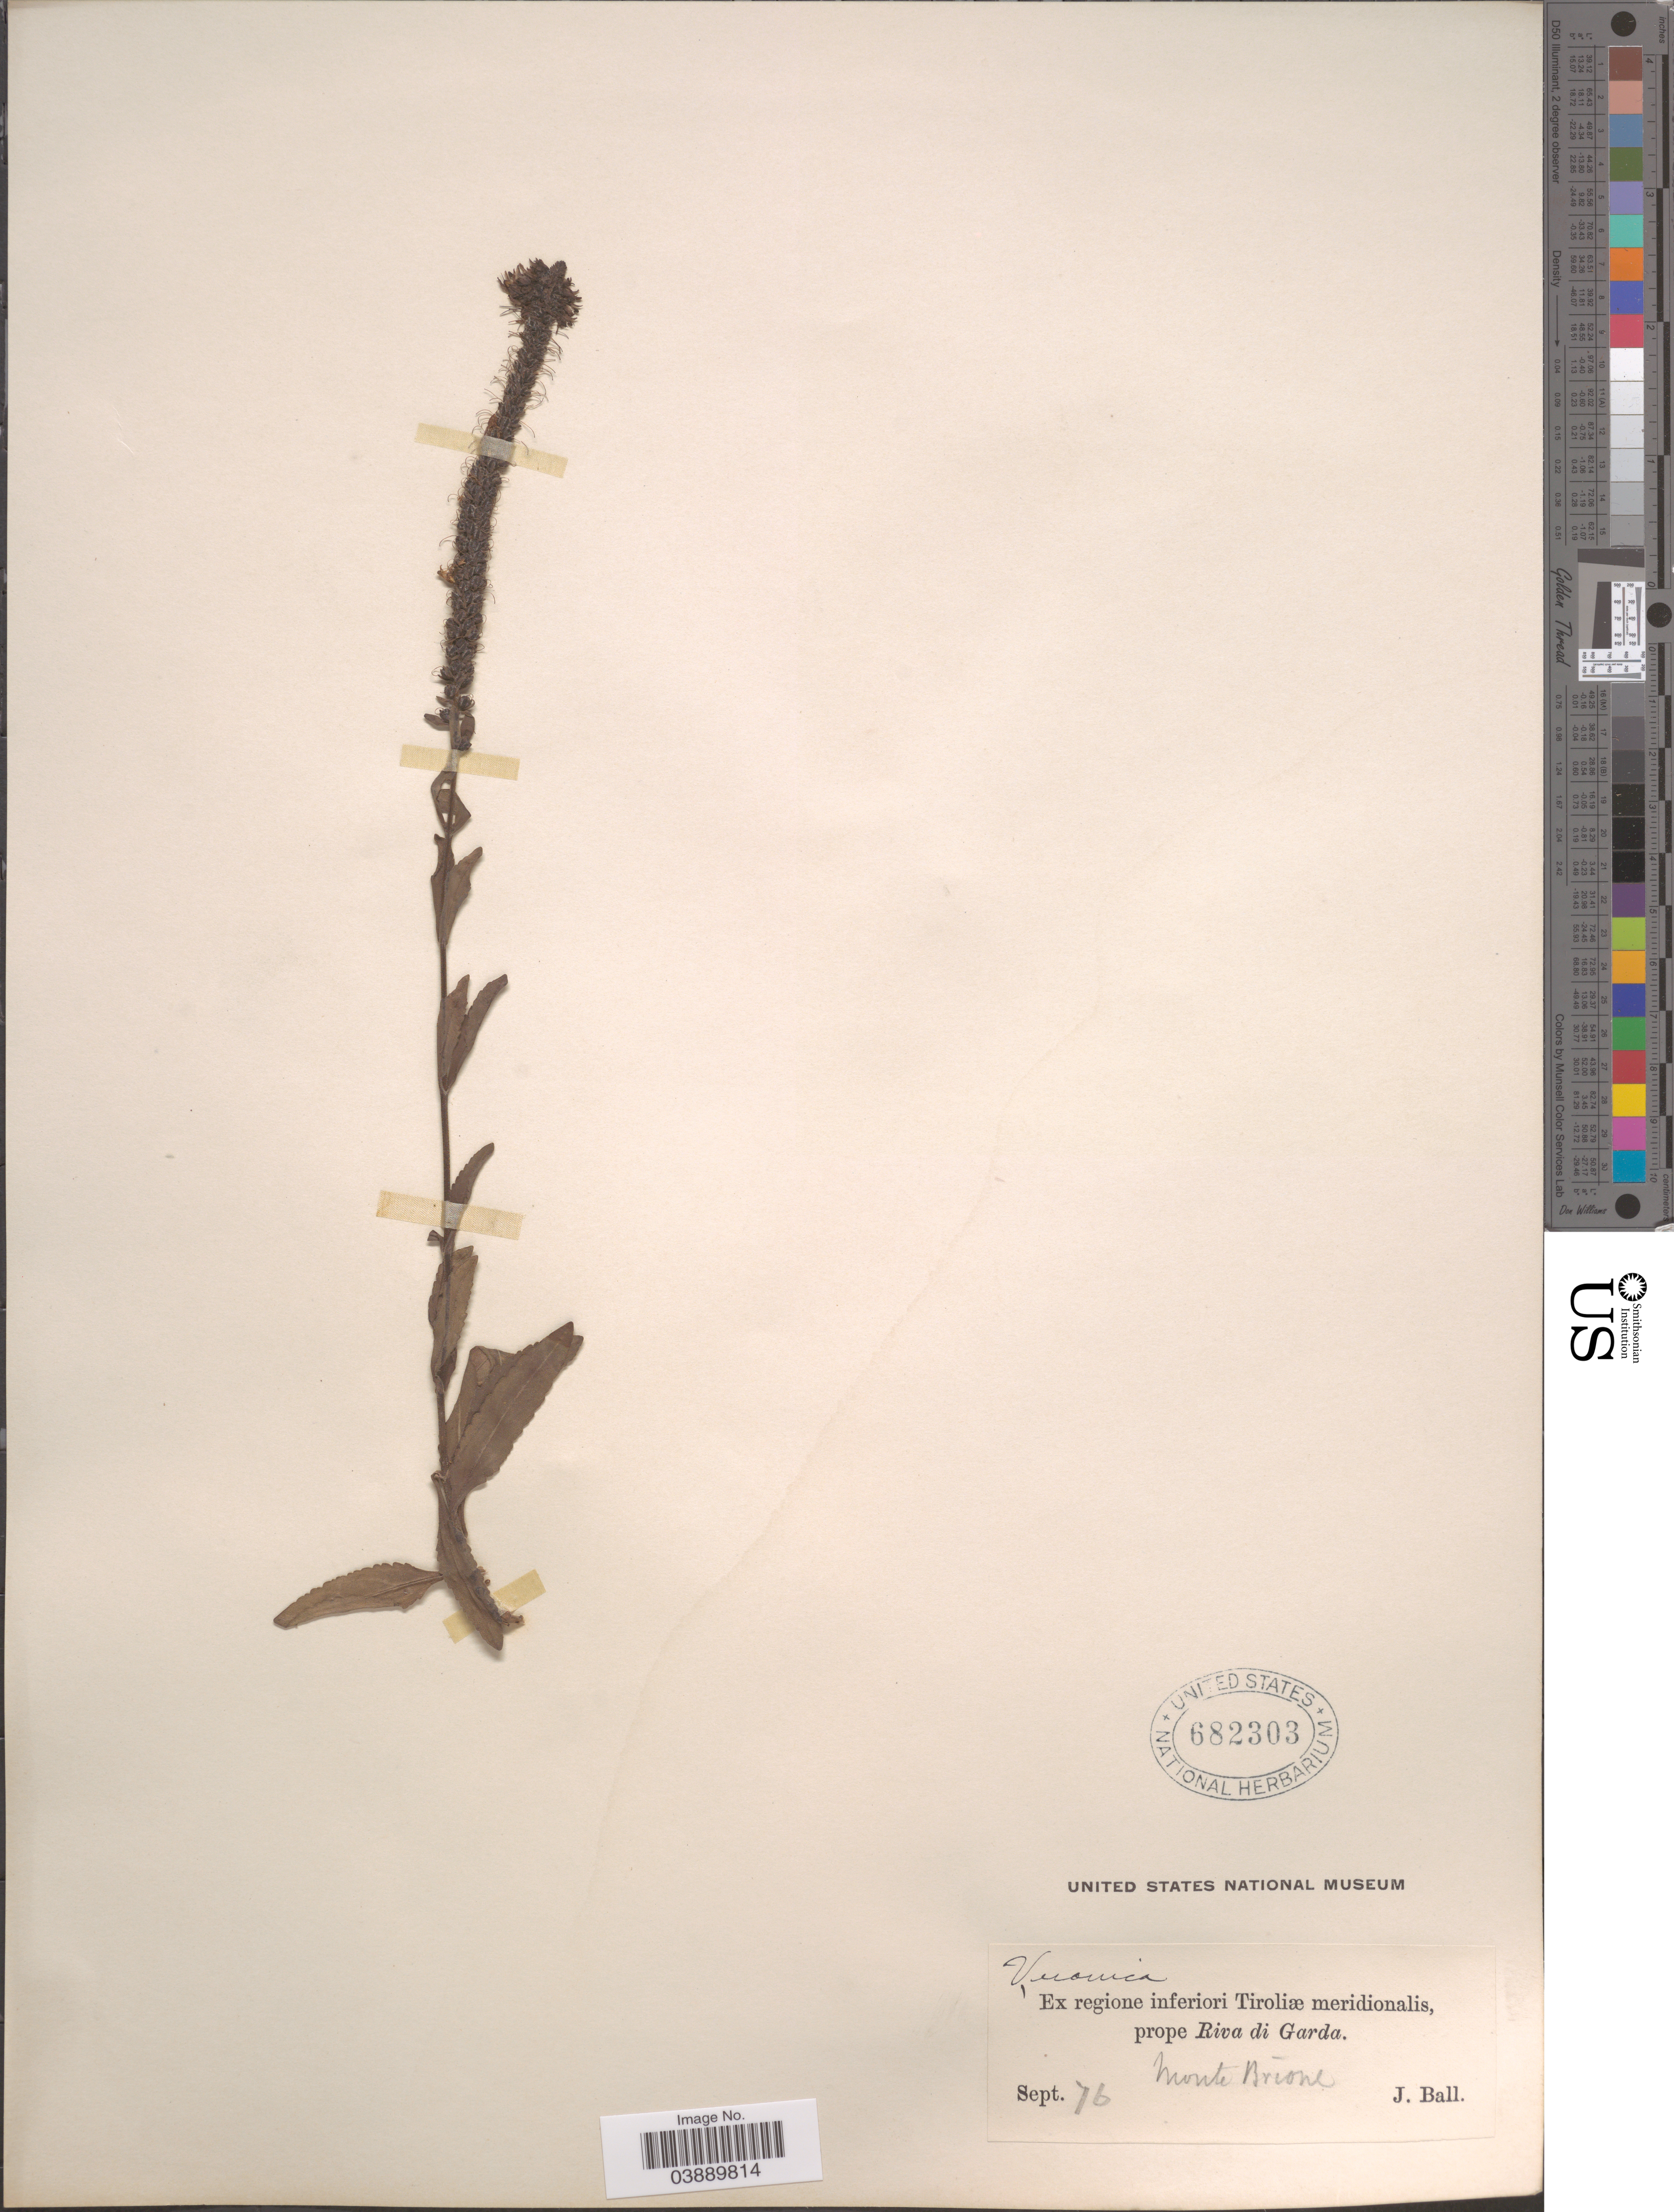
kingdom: Plantae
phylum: Tracheophyta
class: Magnoliopsida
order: Lamiales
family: Plantaginaceae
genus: Veronica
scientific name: Veronica spicata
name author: L.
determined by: Albach, Dirk C.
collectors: J. Ball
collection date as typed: Transcribed d/m/y: /9/76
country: Italy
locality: Ex regione inferiori Tiroliæ meridionalis, prope Riva di Garda. Monte Brione.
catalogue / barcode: US 682303